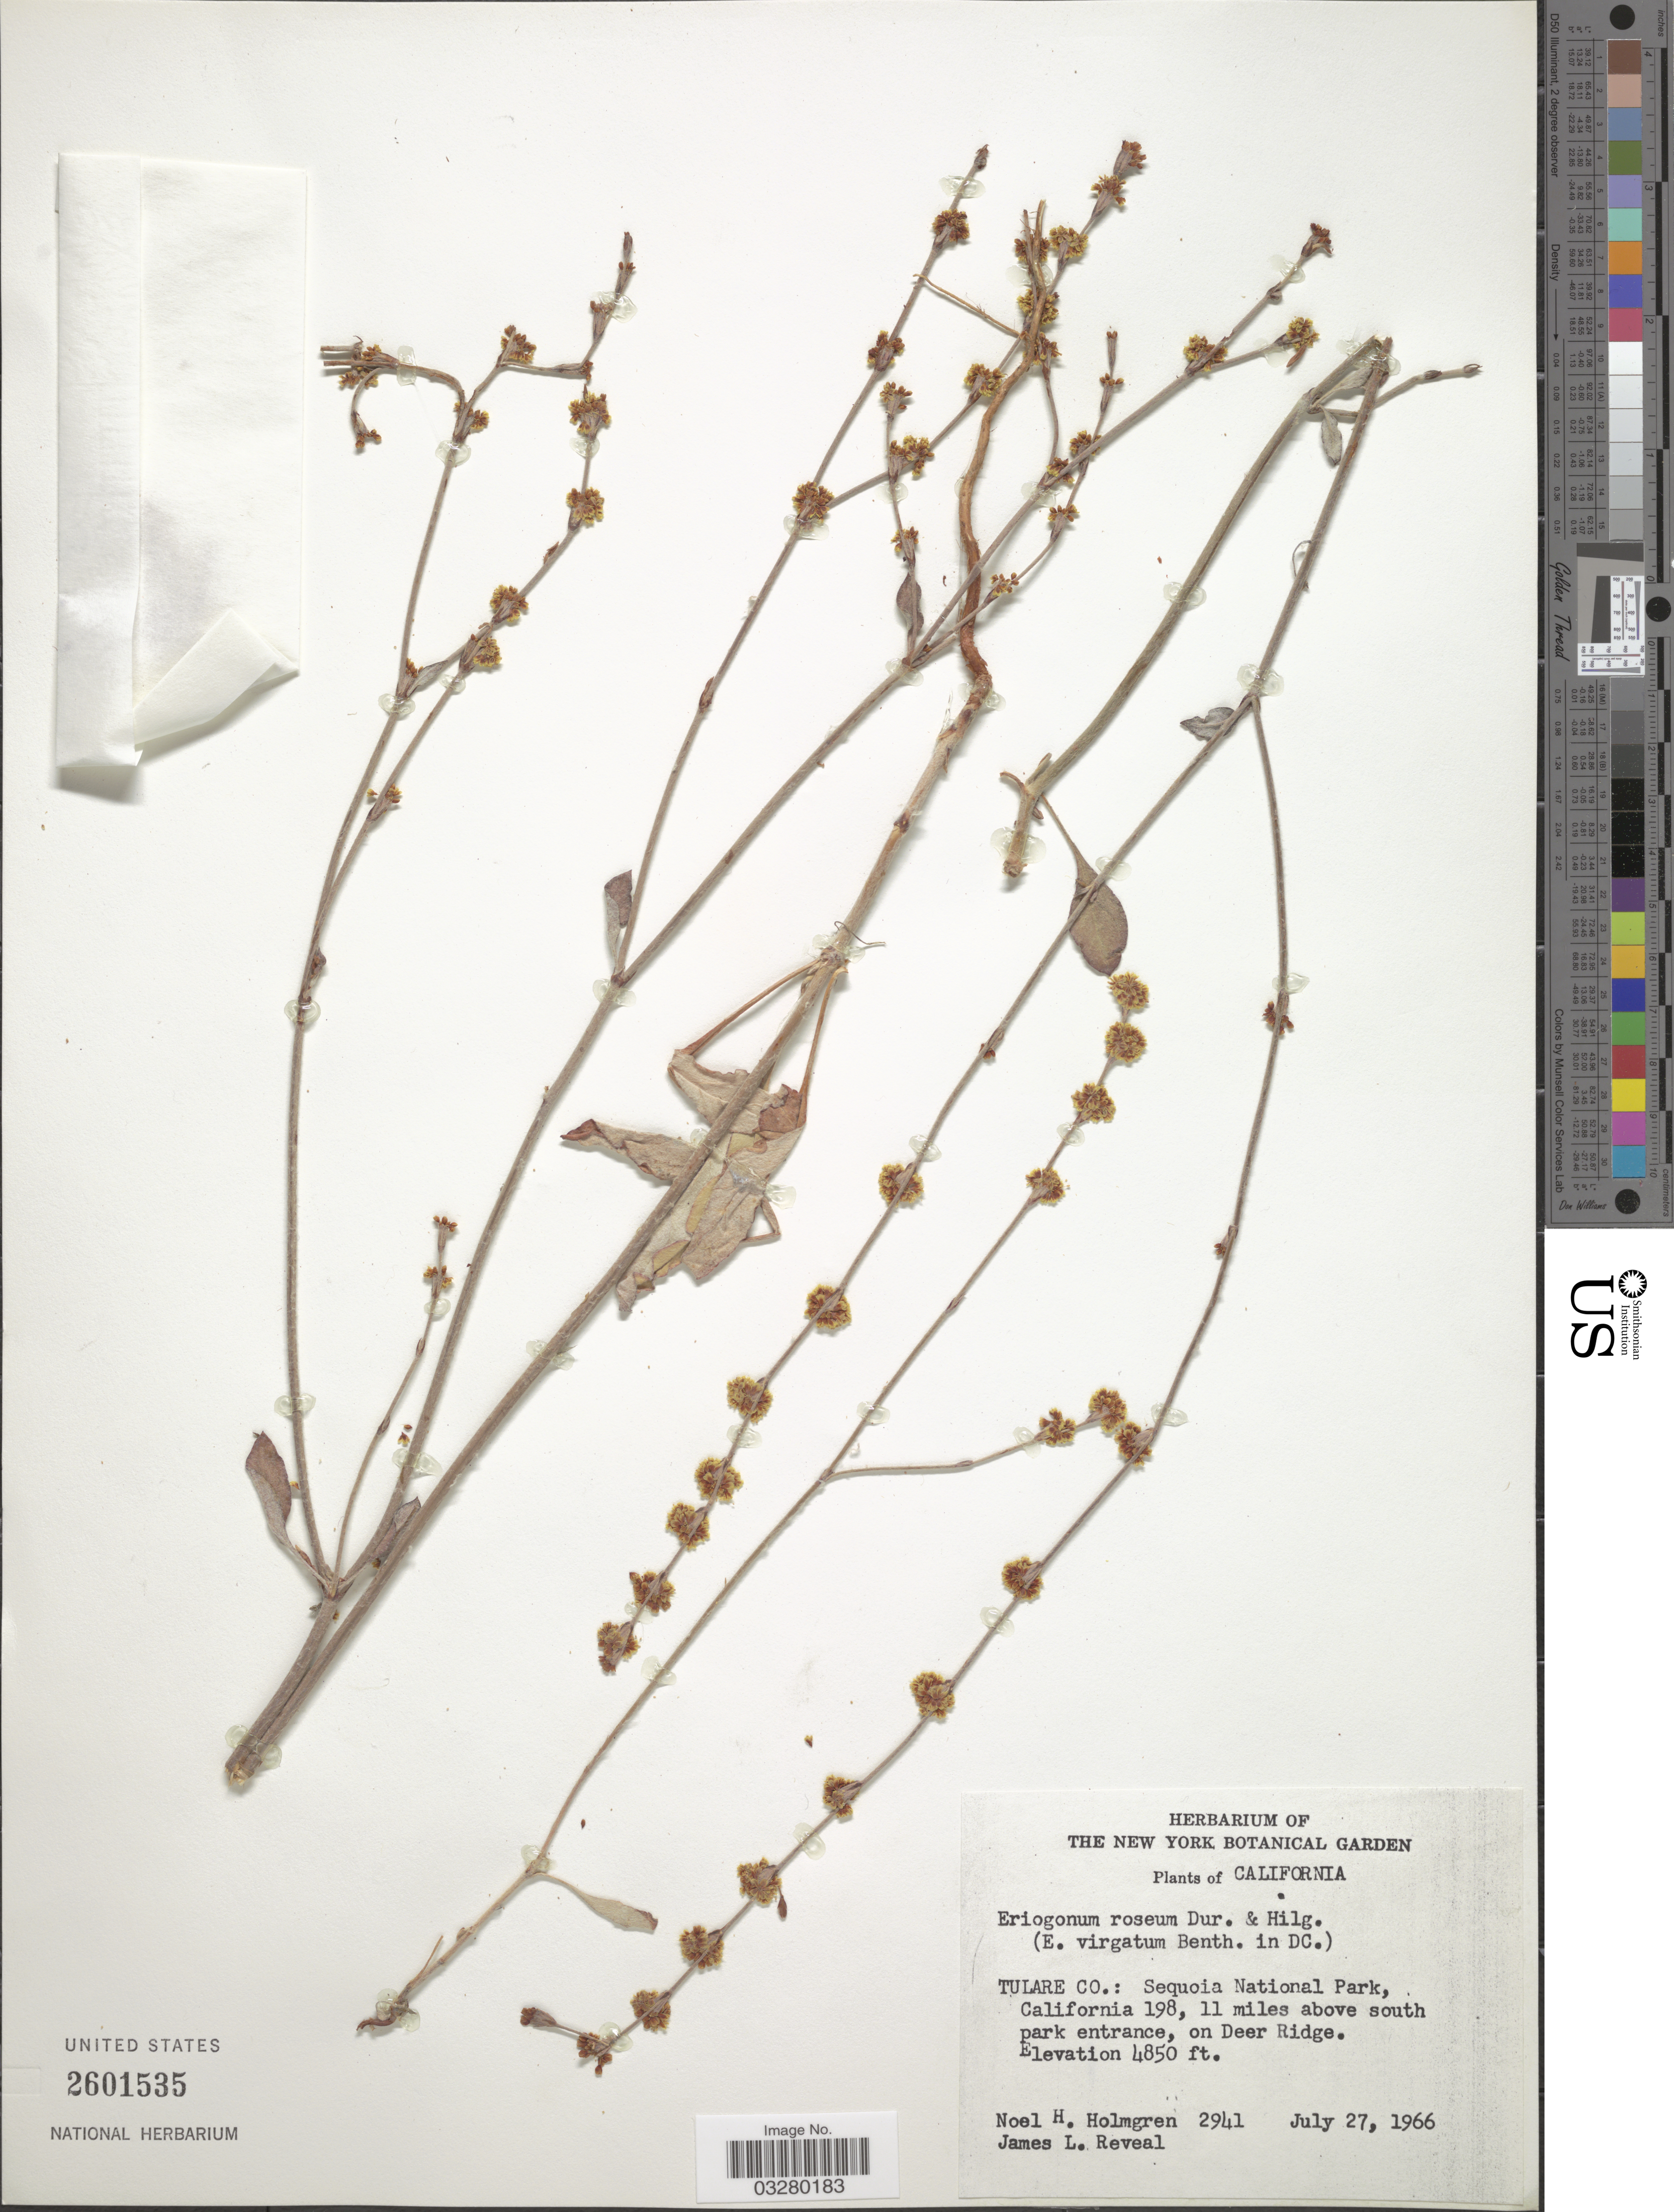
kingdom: Plantae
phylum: Tracheophyta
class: Magnoliopsida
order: Caryophyllales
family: Polygonaceae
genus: Eriogonum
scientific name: Eriogonum roseum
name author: Durand & Hilg.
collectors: N. H. Holmgren & J. L. Reveal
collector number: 2941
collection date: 1966-07-27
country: United States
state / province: California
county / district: Tulare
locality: Tulare Co.: Sequoia National Park, California 198, 11 miles above south park entrance, on Deer Ridge.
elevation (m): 1478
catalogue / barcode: US 2601535